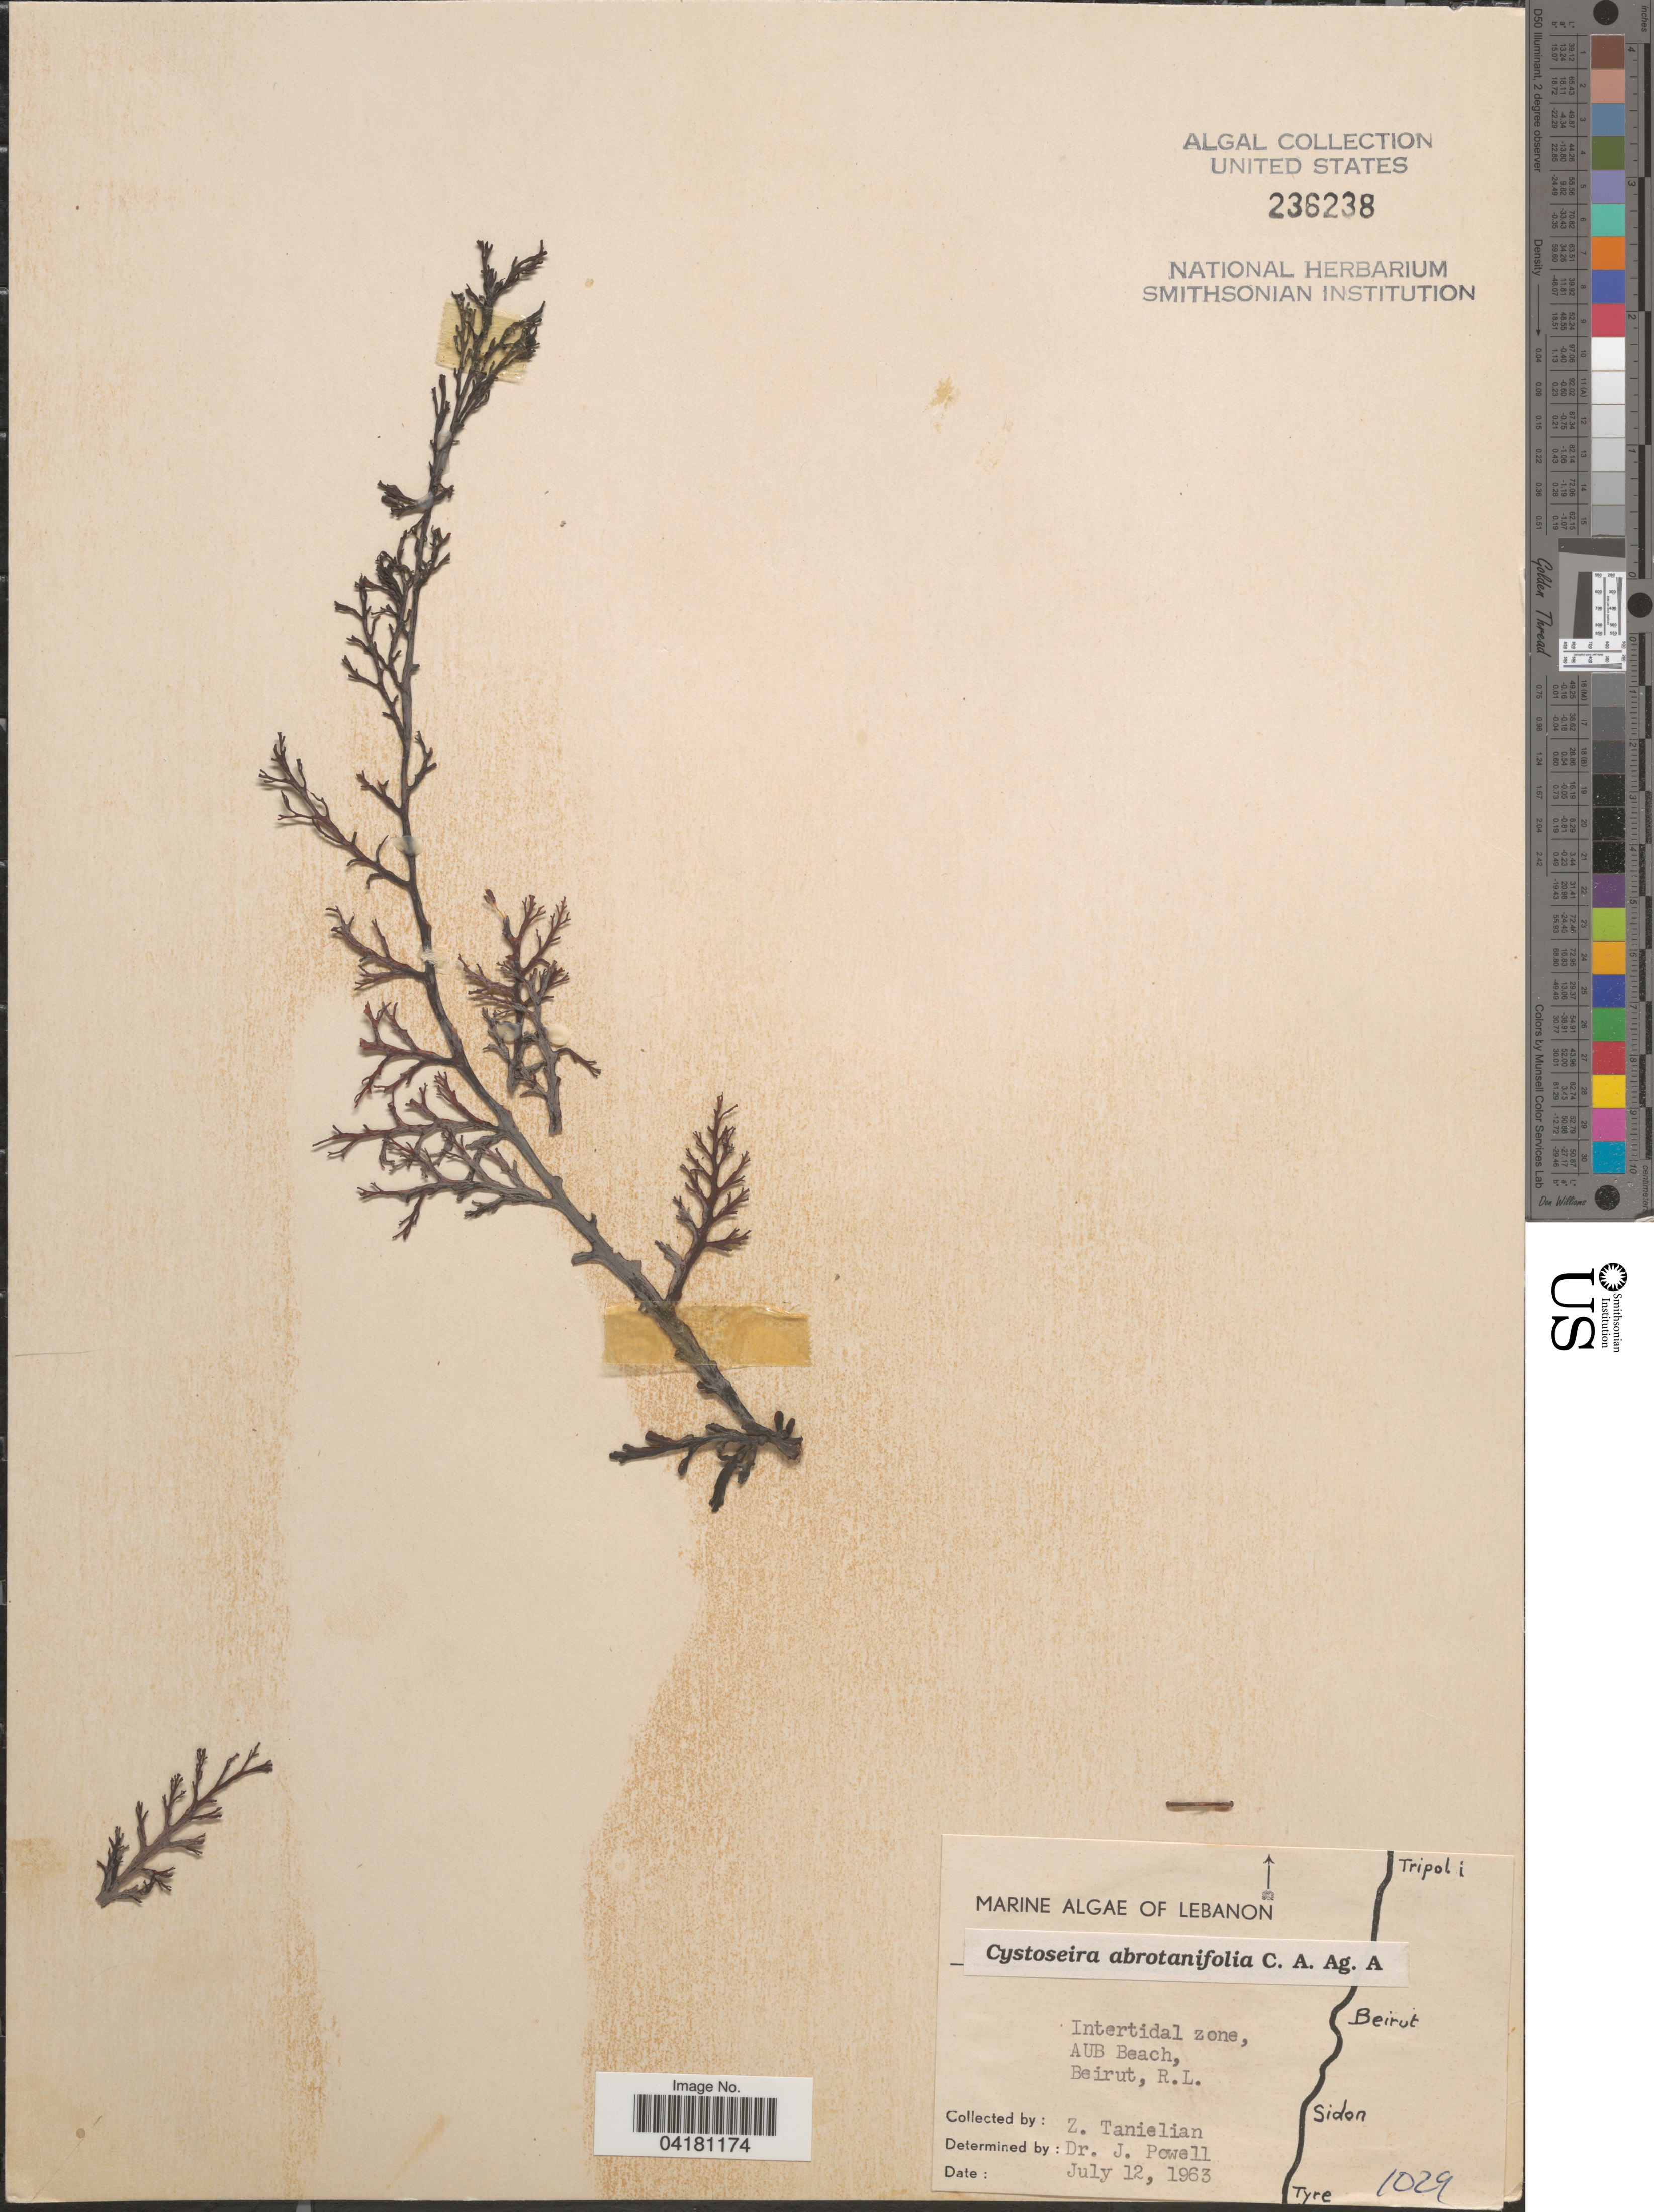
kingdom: Chromista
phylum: Ochrophyta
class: Phaeophyceae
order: Fucales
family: Sargassaceae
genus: Cystoseira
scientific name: Cystoseira foeniculacea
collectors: Z. Tanielian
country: Lebanon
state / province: Beyrouth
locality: Intertidal zone, AUB Beach, Beirut, R.L.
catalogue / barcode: US 236238